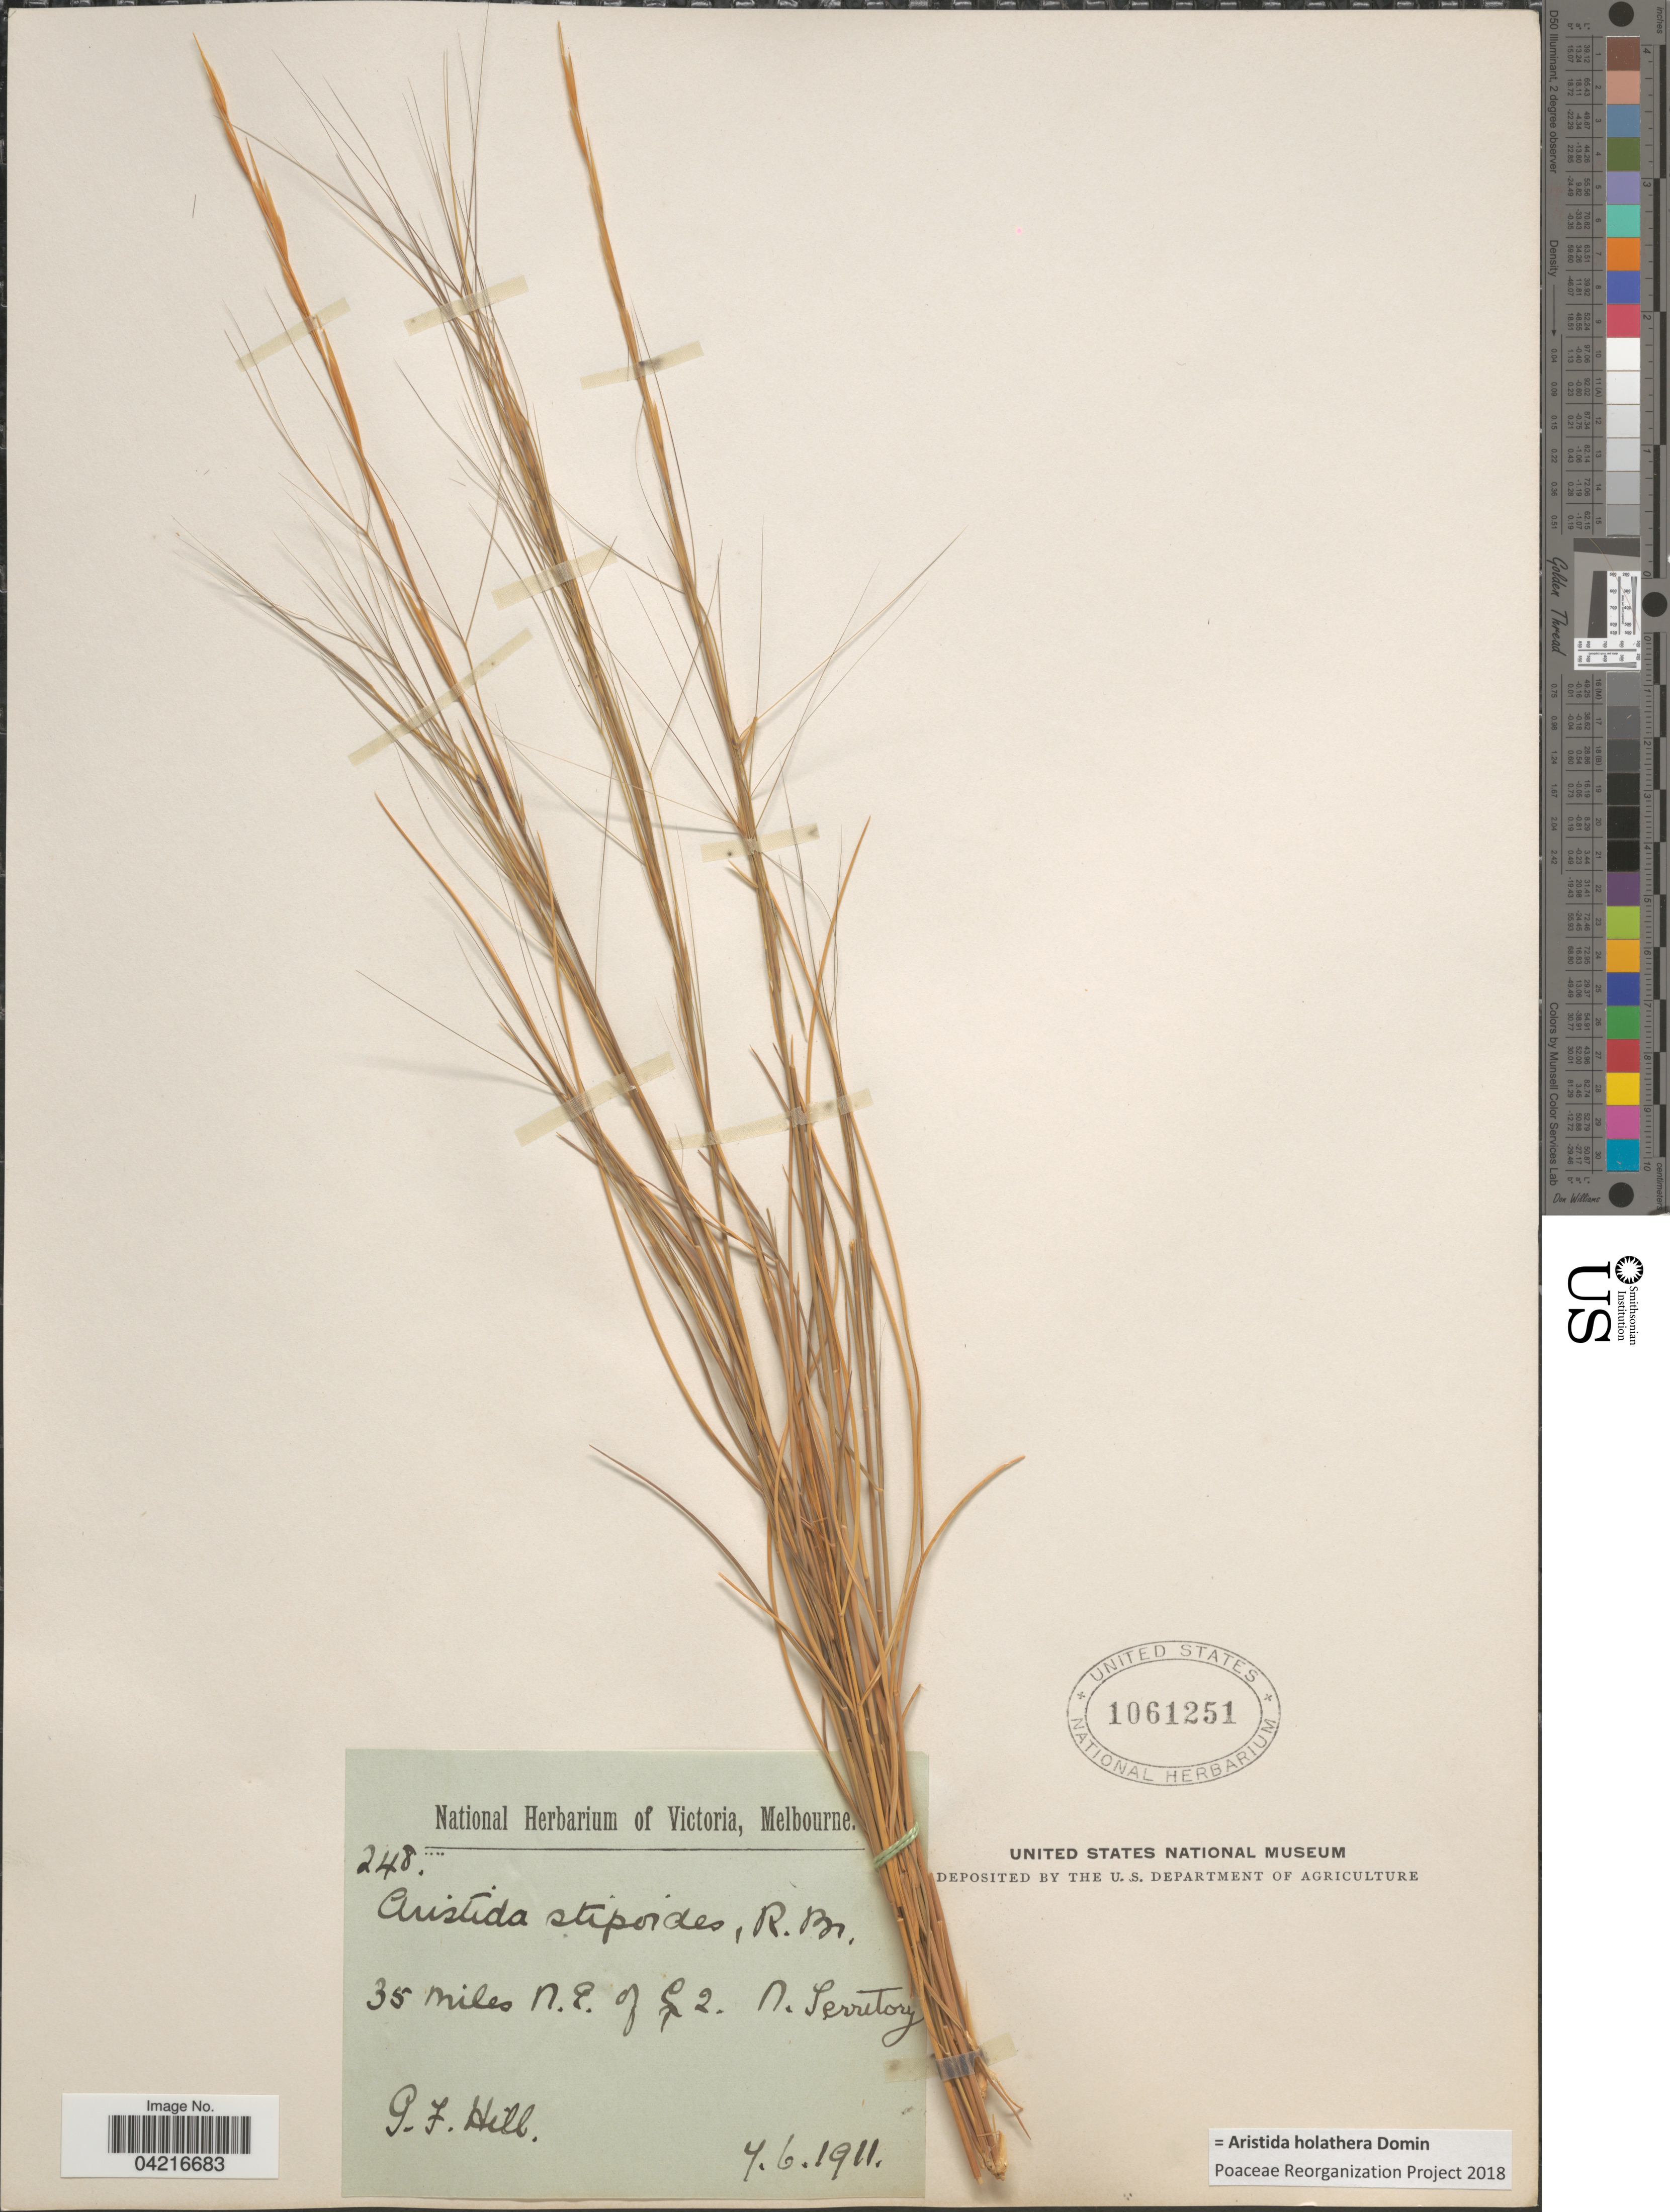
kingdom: Plantae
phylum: Tracheophyta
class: Liliopsida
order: Poales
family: Poaceae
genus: Aristida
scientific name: Aristida holathera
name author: Domin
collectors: G. Hill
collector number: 248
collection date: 1911-06-04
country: Australia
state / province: Northern Territory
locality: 35 miles N.E. of G2 .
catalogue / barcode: US 1061251